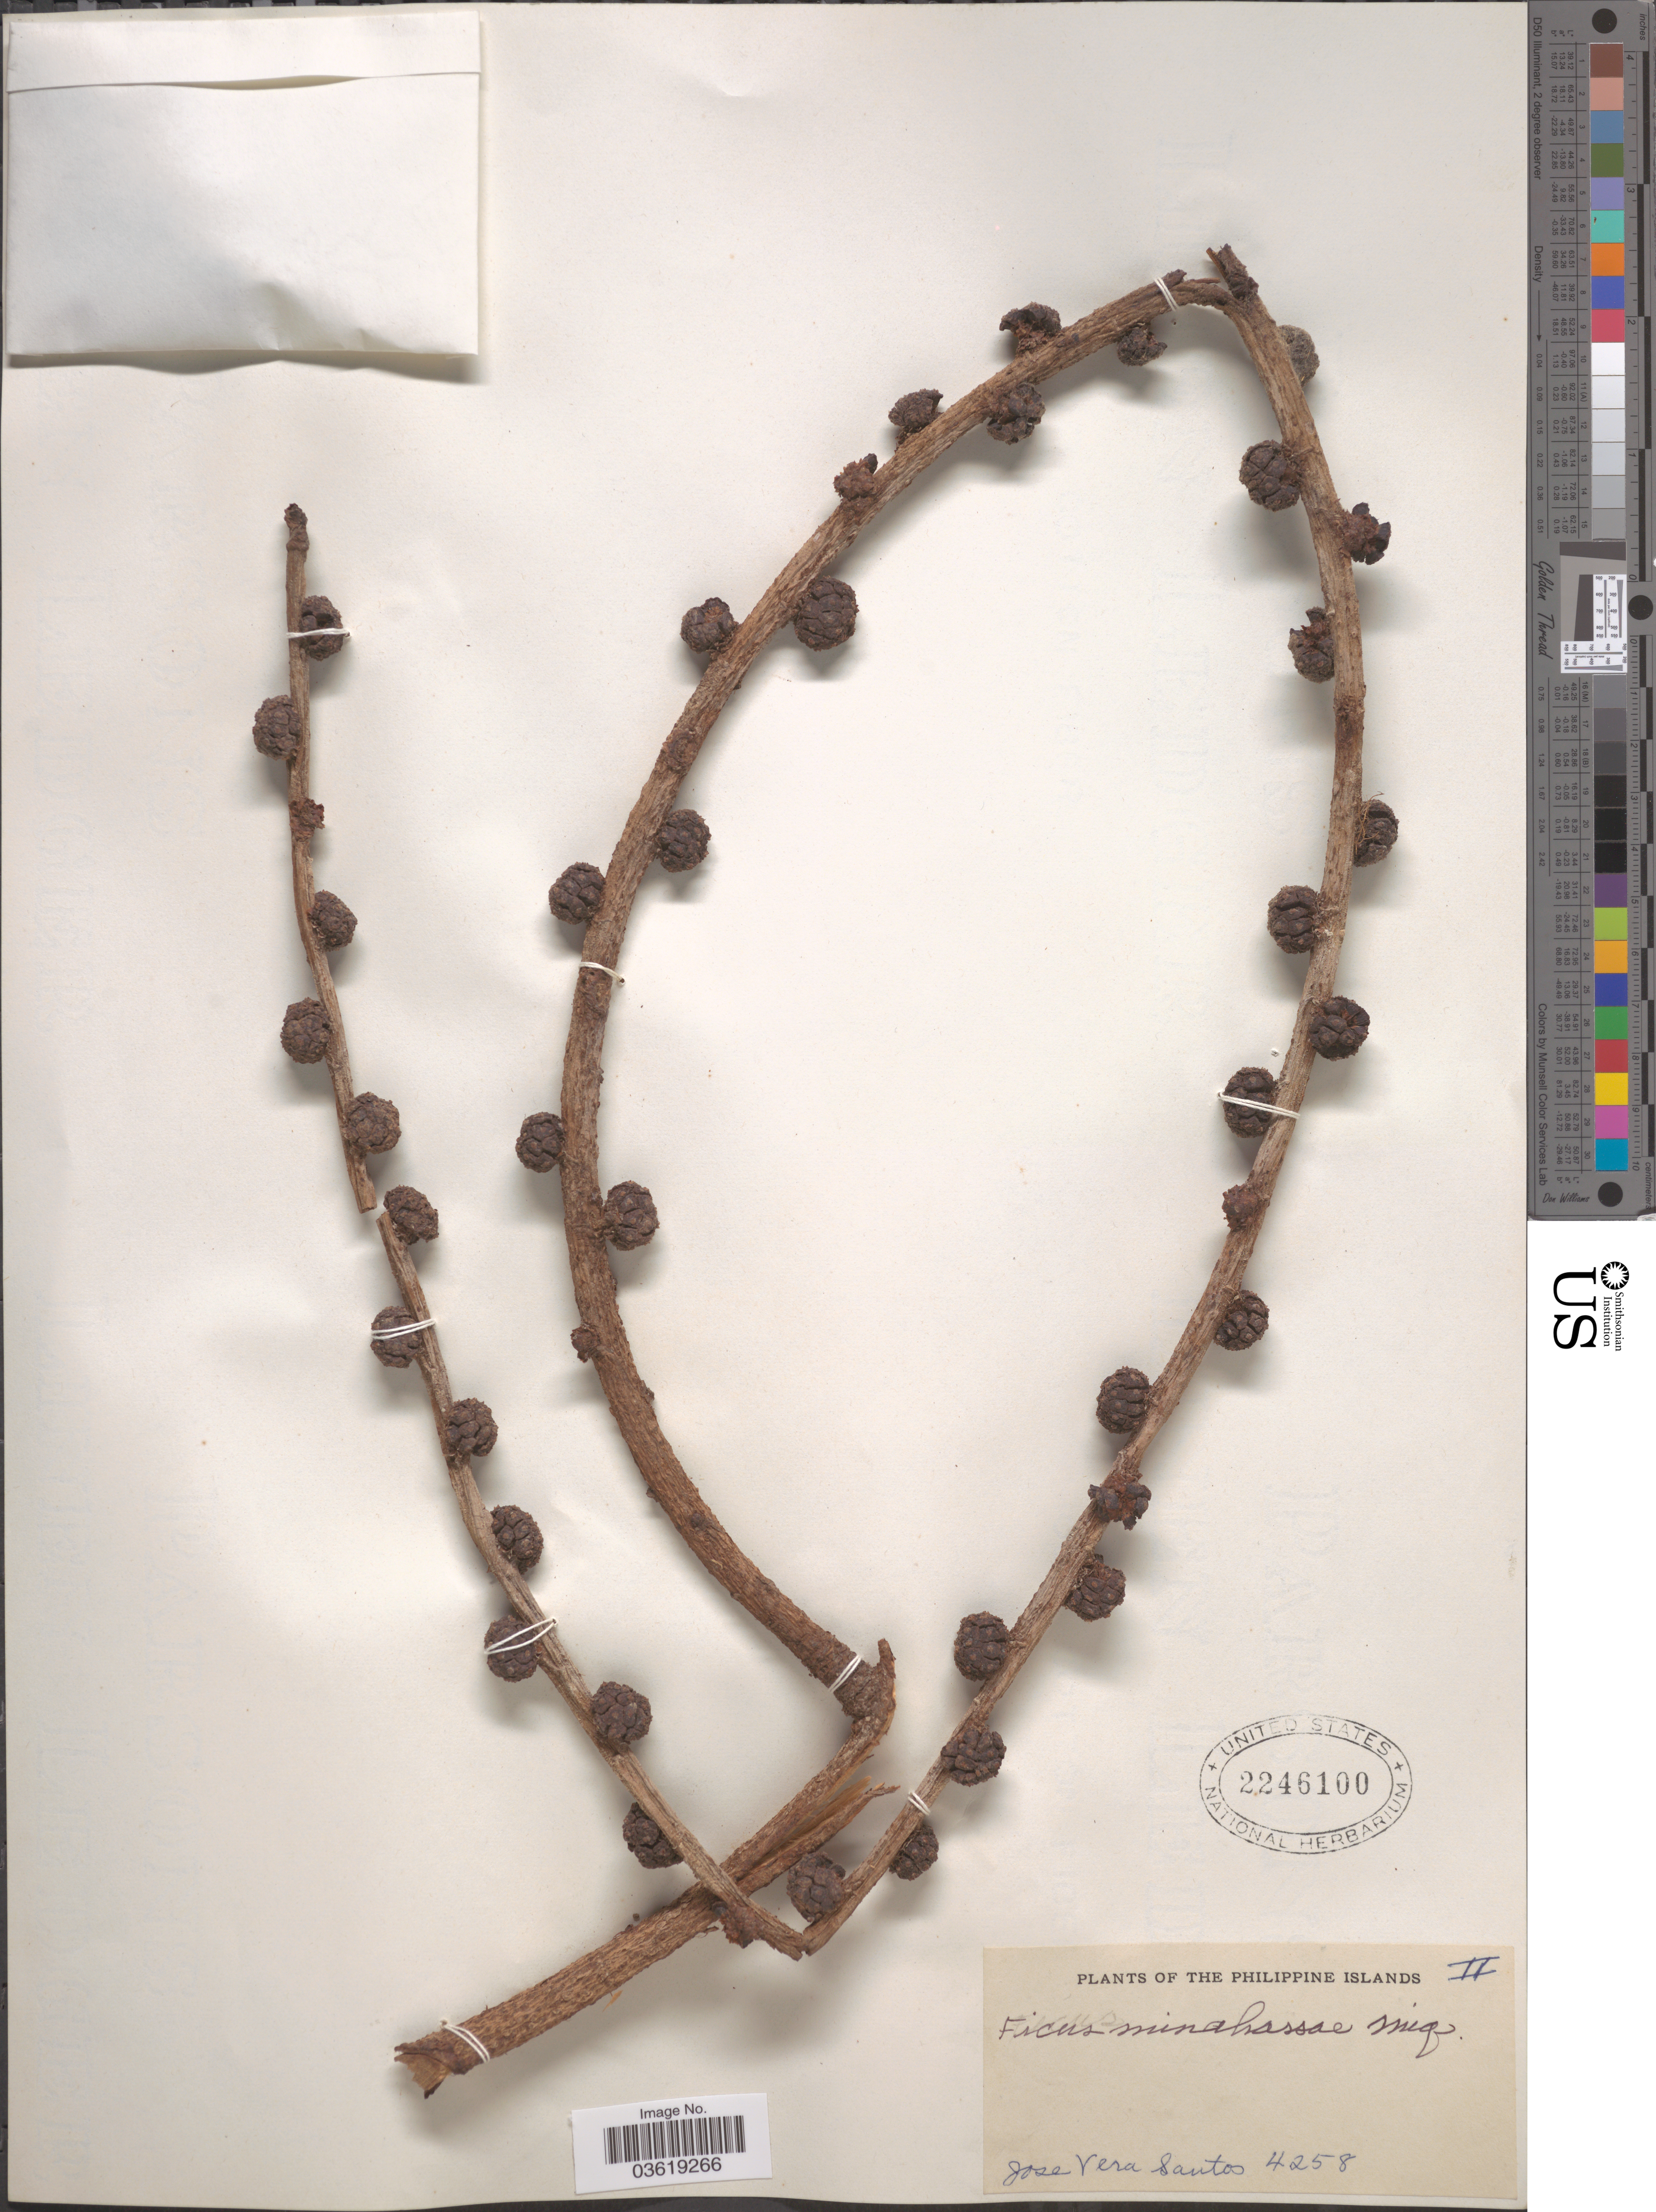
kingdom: Plantae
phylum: Tracheophyta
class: Magnoliopsida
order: Rosales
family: Moraceae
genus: Ficus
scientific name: Ficus minahassae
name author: Miq.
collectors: J. V. Santos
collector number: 4258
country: Philippines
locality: The Philippine Islands.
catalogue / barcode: US 2246100